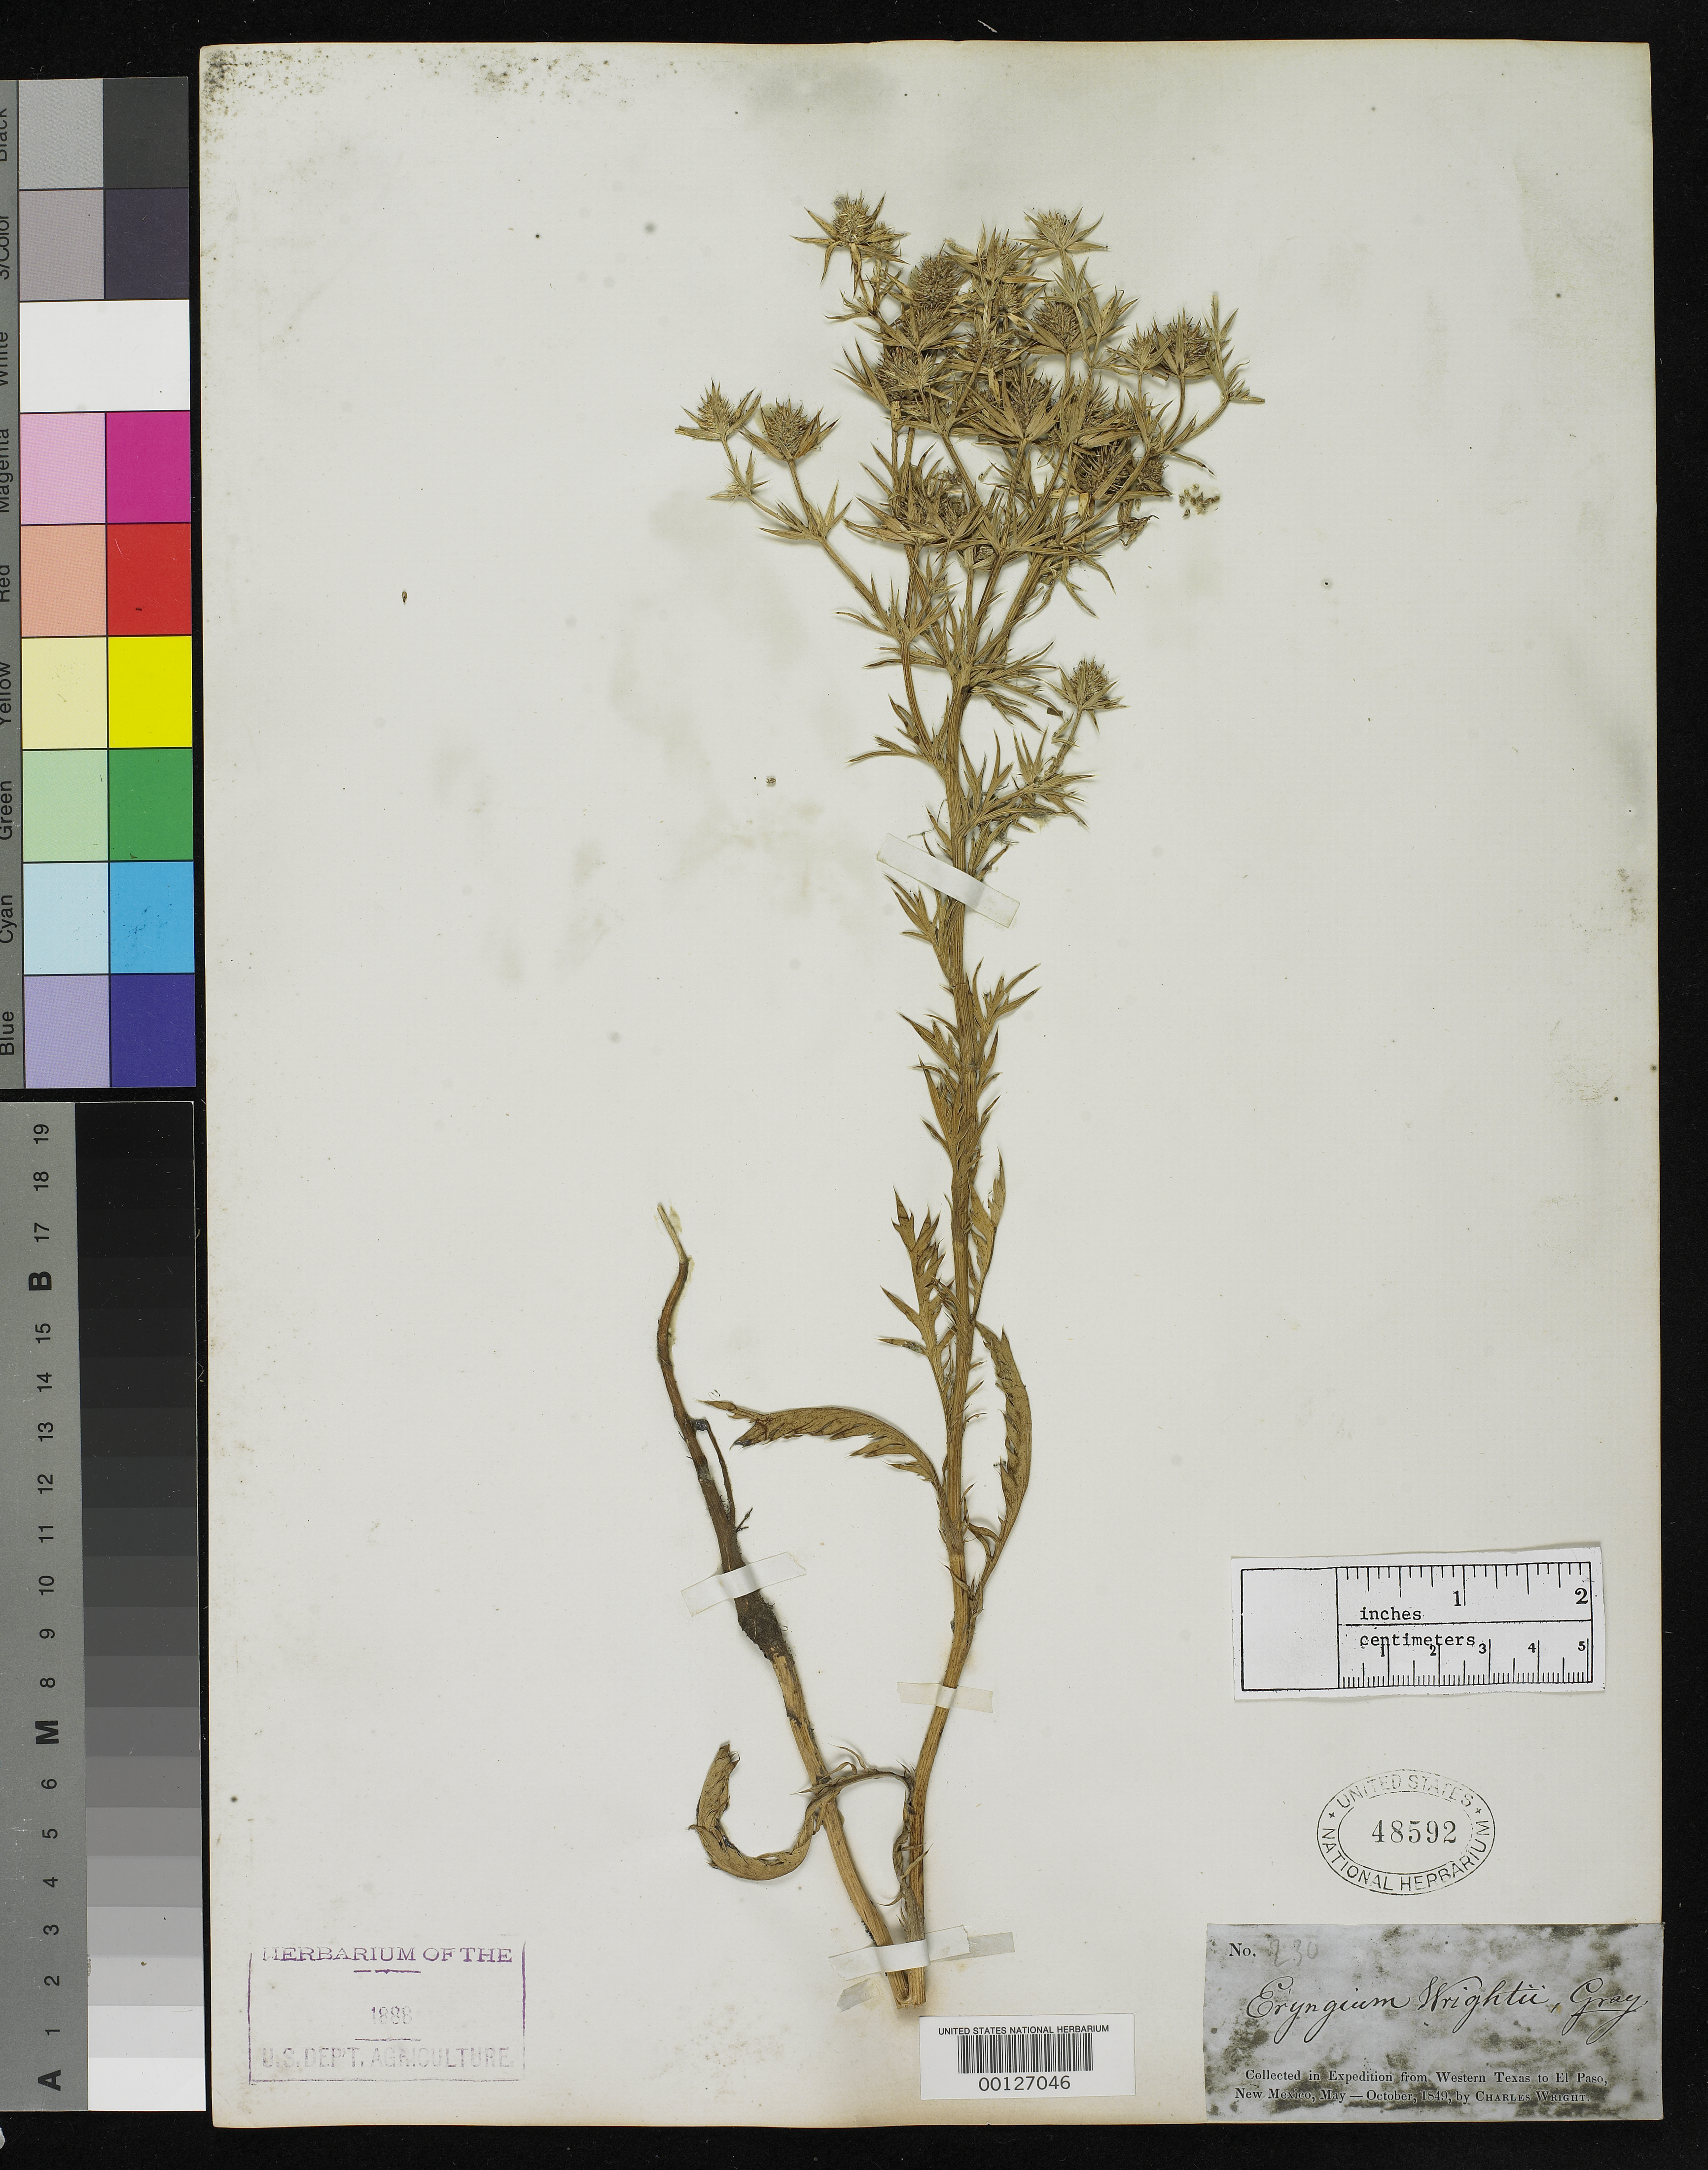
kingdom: Plantae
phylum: Tracheophyta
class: Magnoliopsida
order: Apiales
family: Apiaceae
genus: Eryngium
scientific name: Eryngium wrightii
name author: A. Gray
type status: Type Collection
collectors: C. Wright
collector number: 230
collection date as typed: Aug 1849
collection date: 1849-08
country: United States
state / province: Texas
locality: Limpia or Wild Rose Creek.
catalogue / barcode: US 48592